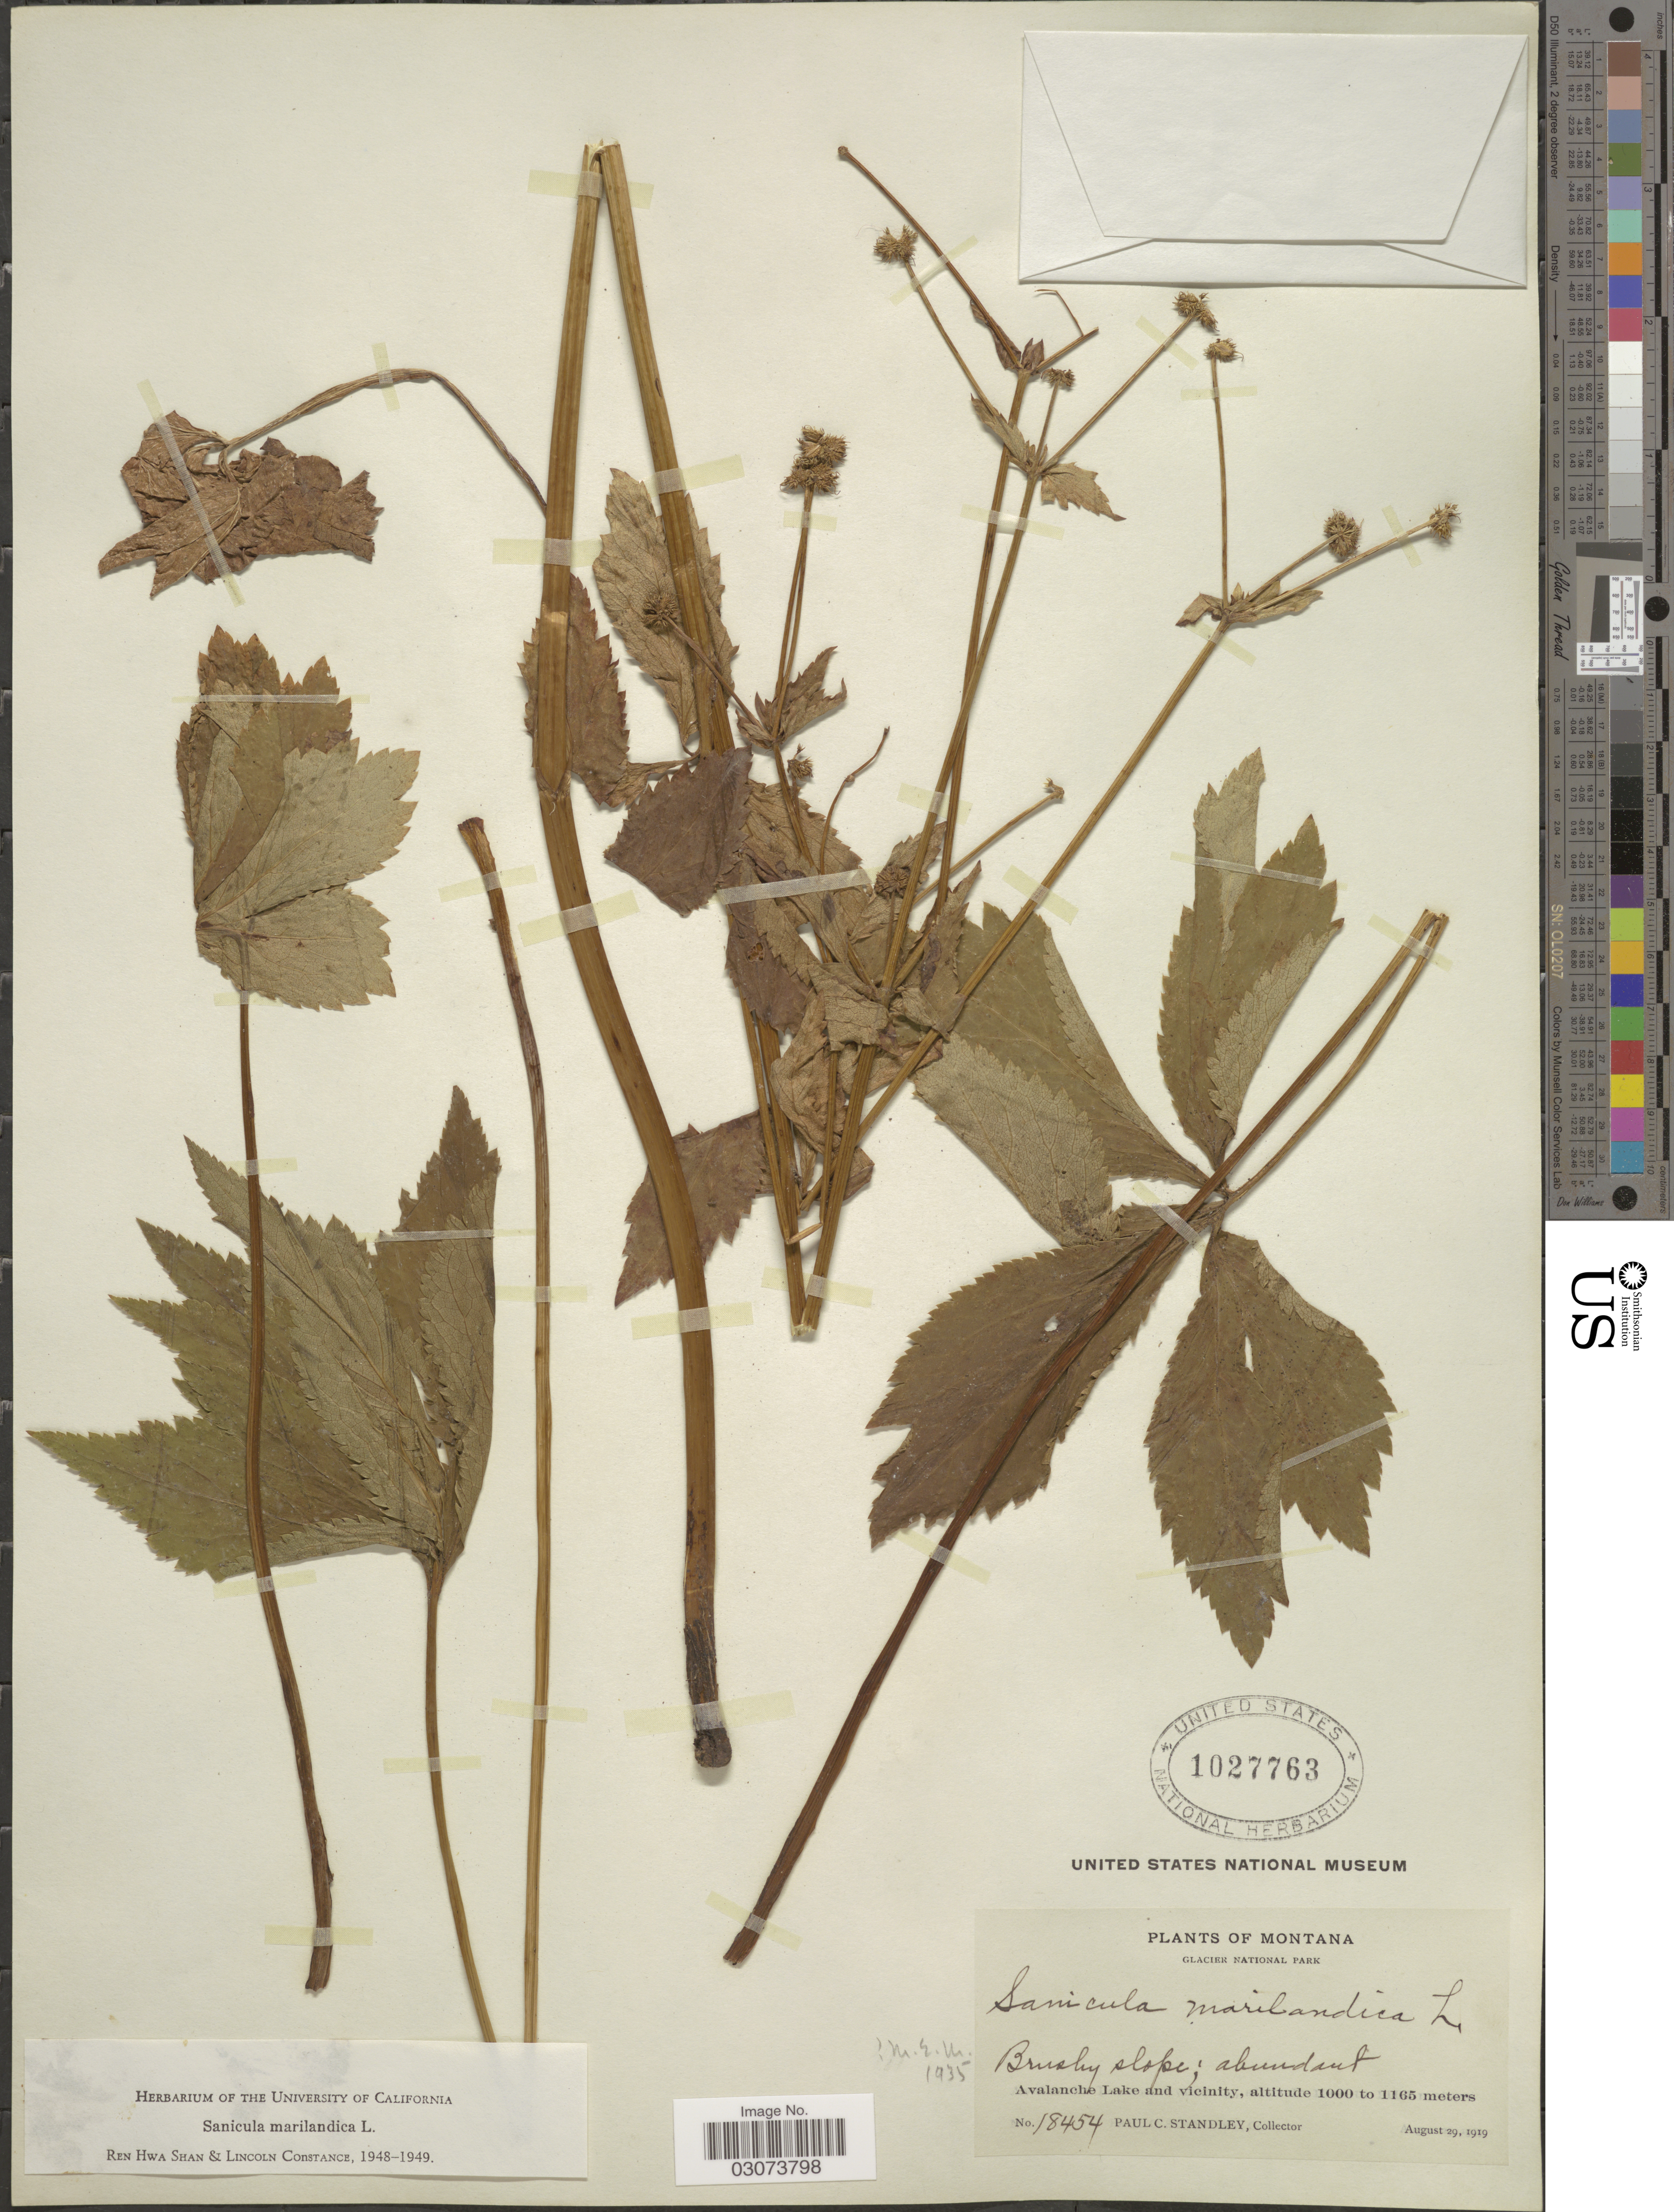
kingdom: Plantae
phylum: Tracheophyta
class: Magnoliopsida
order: Apiales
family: Apiaceae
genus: Sanicula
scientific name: Sanicula marilandica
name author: L.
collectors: P. C. Standley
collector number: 18454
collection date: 1919-08-29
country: United States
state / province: Montana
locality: Glacier National Park. Avalanche Lake and vicinity.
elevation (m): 1000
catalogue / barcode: US 1027763